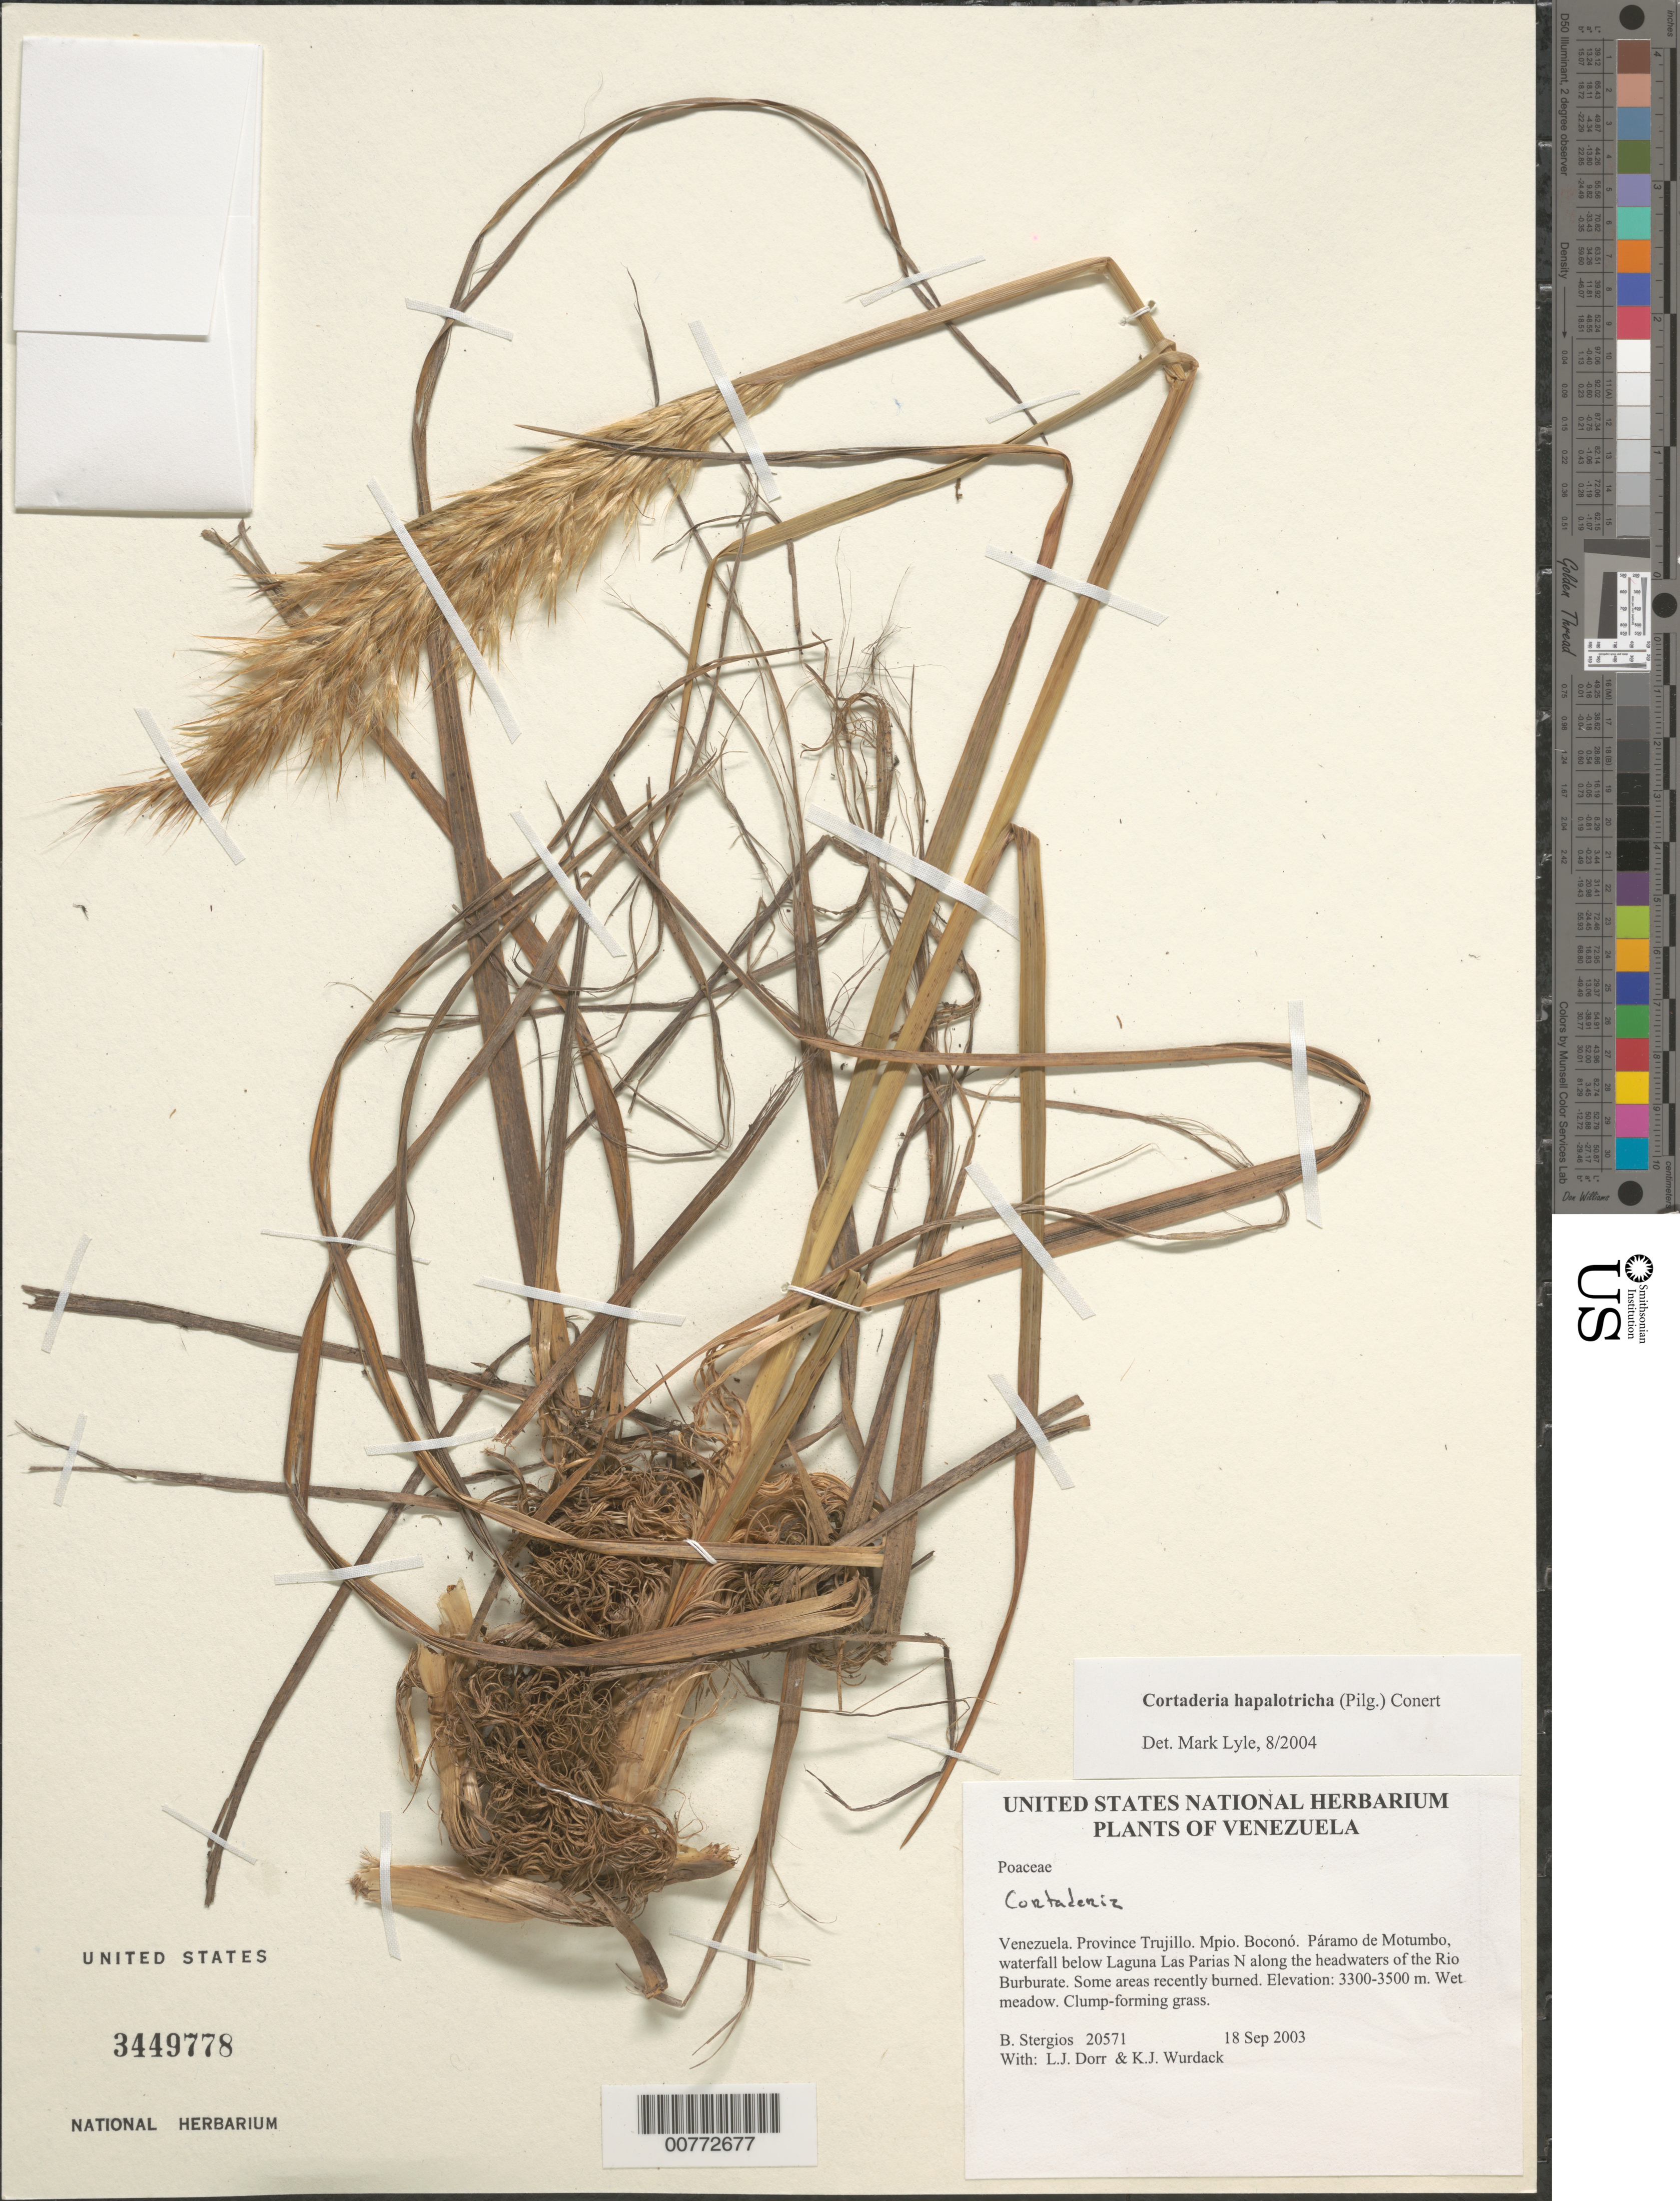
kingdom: Plantae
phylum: Tracheophyta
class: Liliopsida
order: Poales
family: Poaceae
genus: Cortaderia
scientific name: Cortaderia hapalotricha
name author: (Pilg.) Conert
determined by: Lyle, M.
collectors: B. G. Stergios, L. J. Dorr & K. Wurdack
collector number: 20571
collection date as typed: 18 Sep 2003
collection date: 2003-09-18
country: Venezuela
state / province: Trujillo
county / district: Boconó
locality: Páramo de Motumbo, waterfall below Laguna Las Parias N along the headwaters of the Rio Burburate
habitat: Wet meadow.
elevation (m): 3300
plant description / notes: K, MO, PORT, US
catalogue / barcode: US 3449778